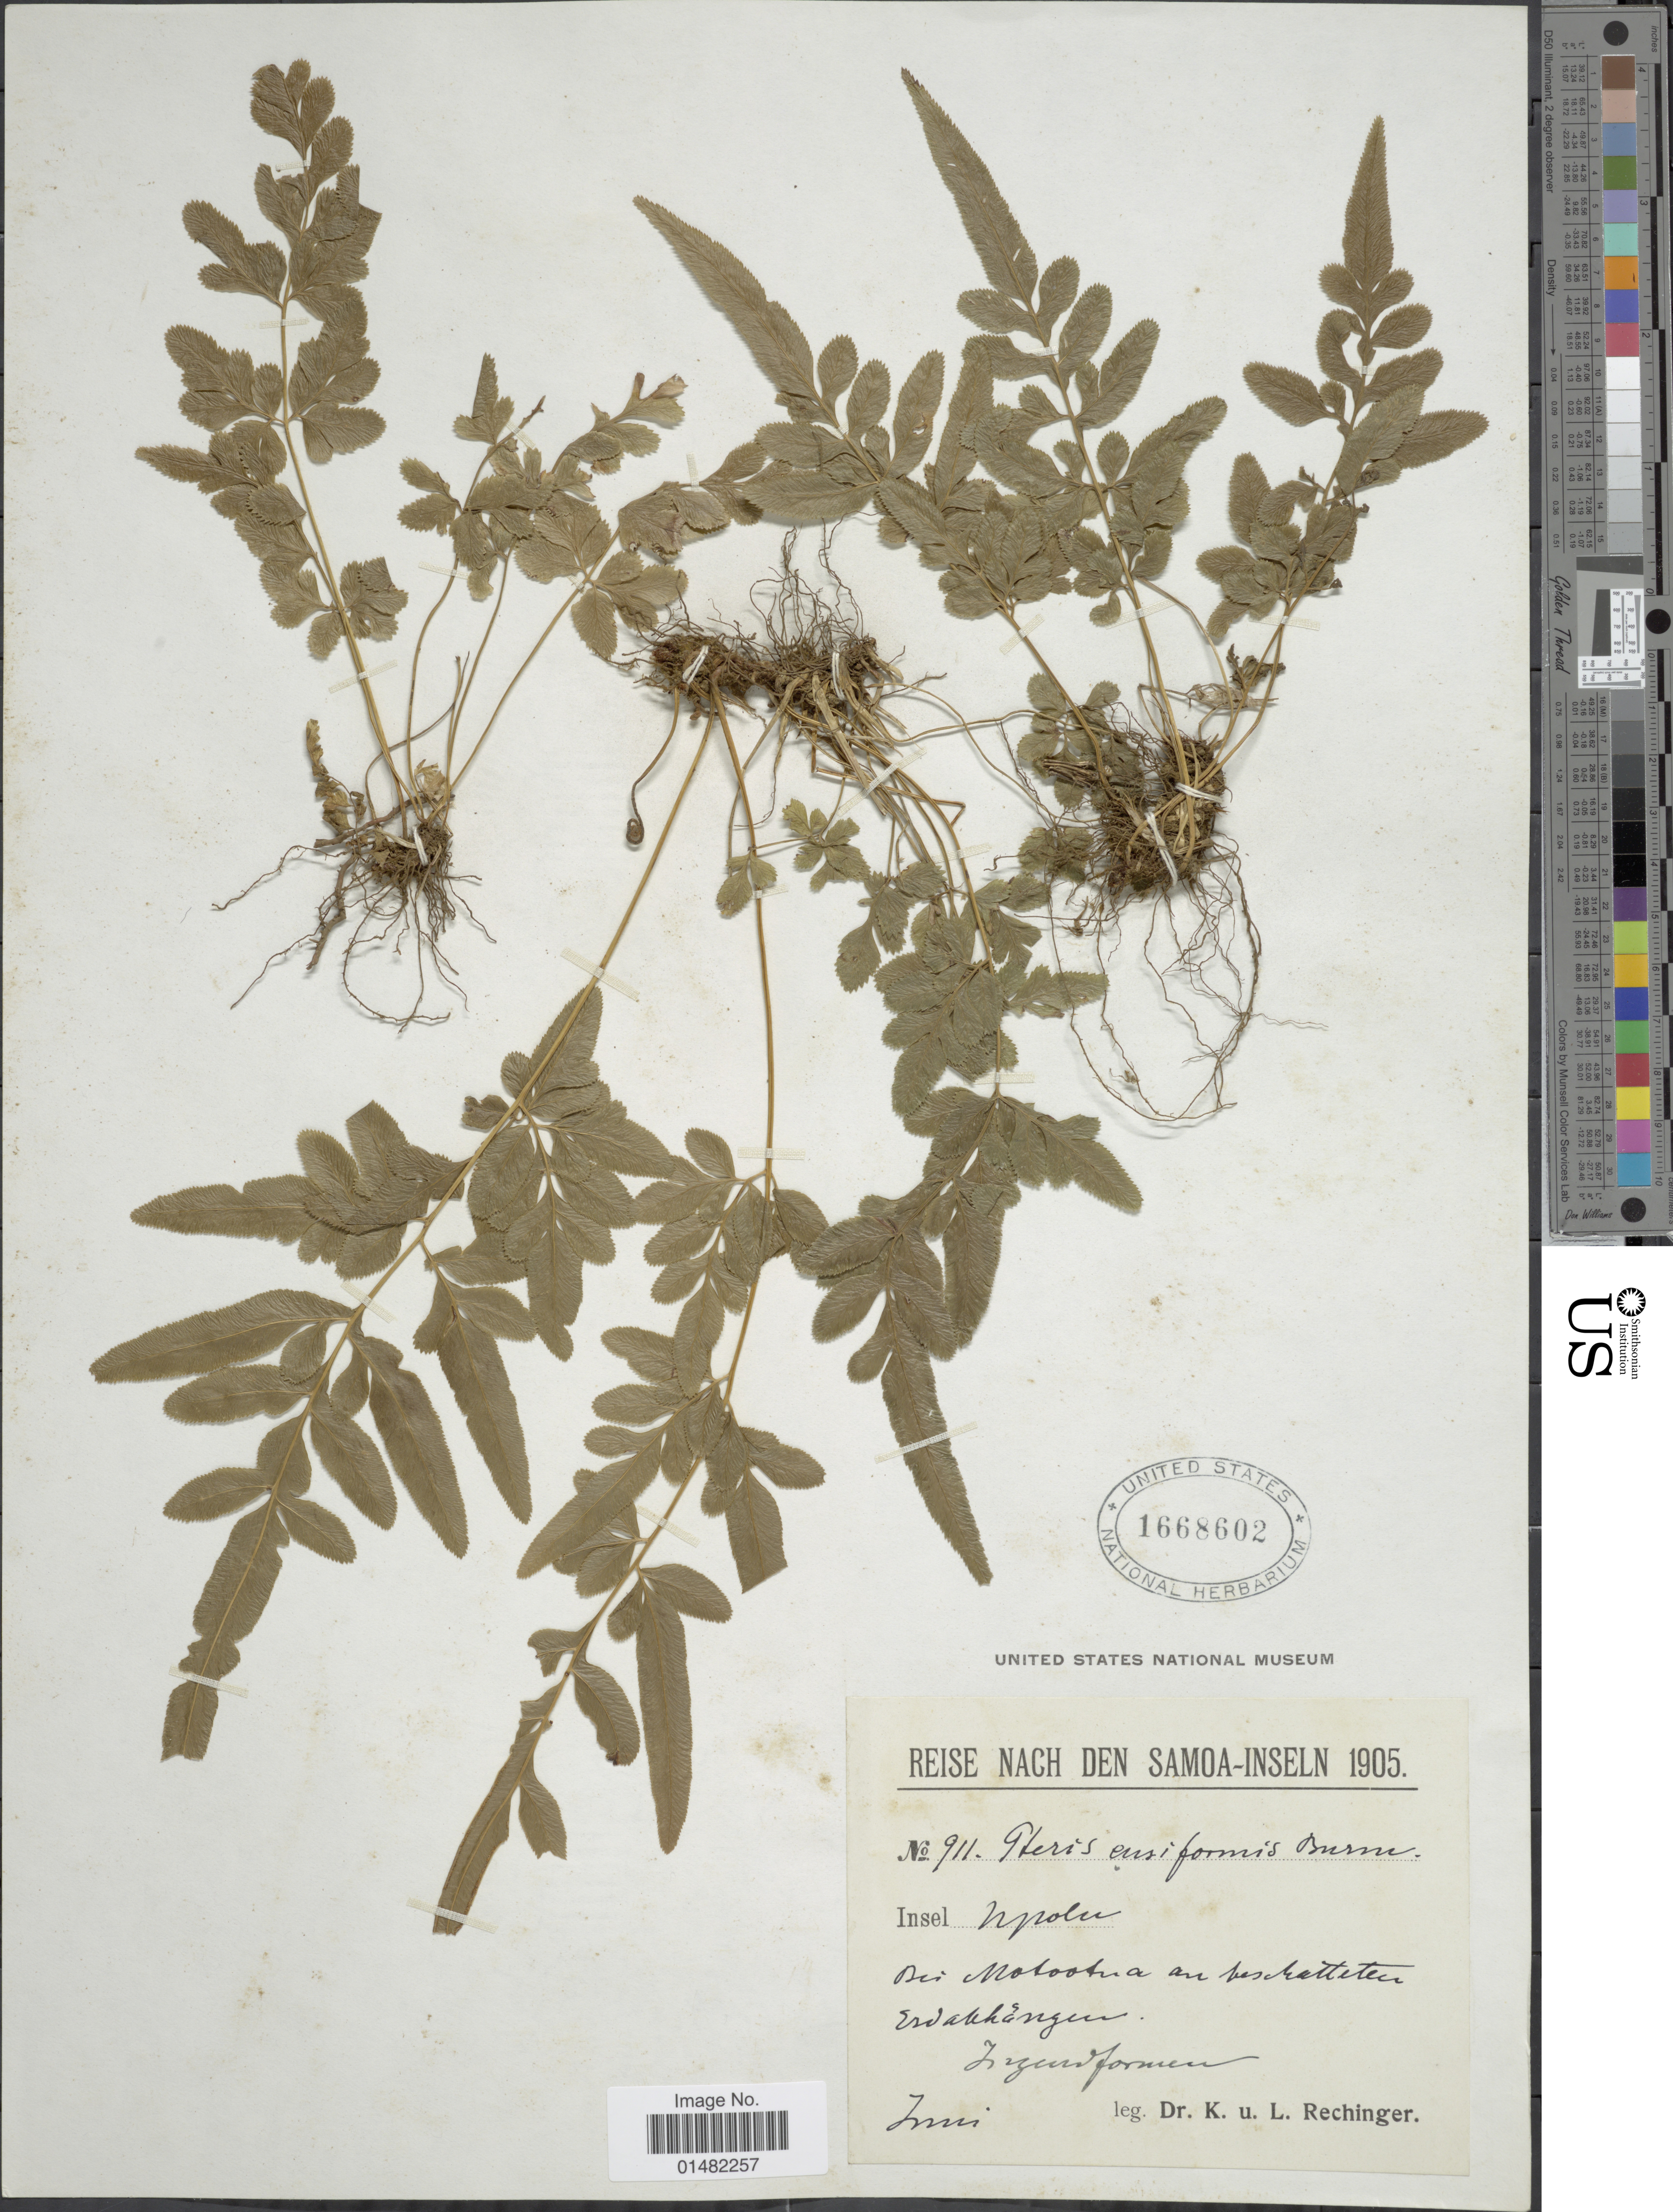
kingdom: Plantae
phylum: Tracheophyta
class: Polypodiopsida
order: Polypodiales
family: Pteridaceae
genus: Pteris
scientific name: Pteris ensiformis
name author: Burm. f.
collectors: K. Rechinger & L. Rechinger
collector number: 911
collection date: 1905-06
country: Samoa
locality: Insel Upolu, Bei Motootua and besschatteten Erdakkangen [interpreted]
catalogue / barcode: US 1668602